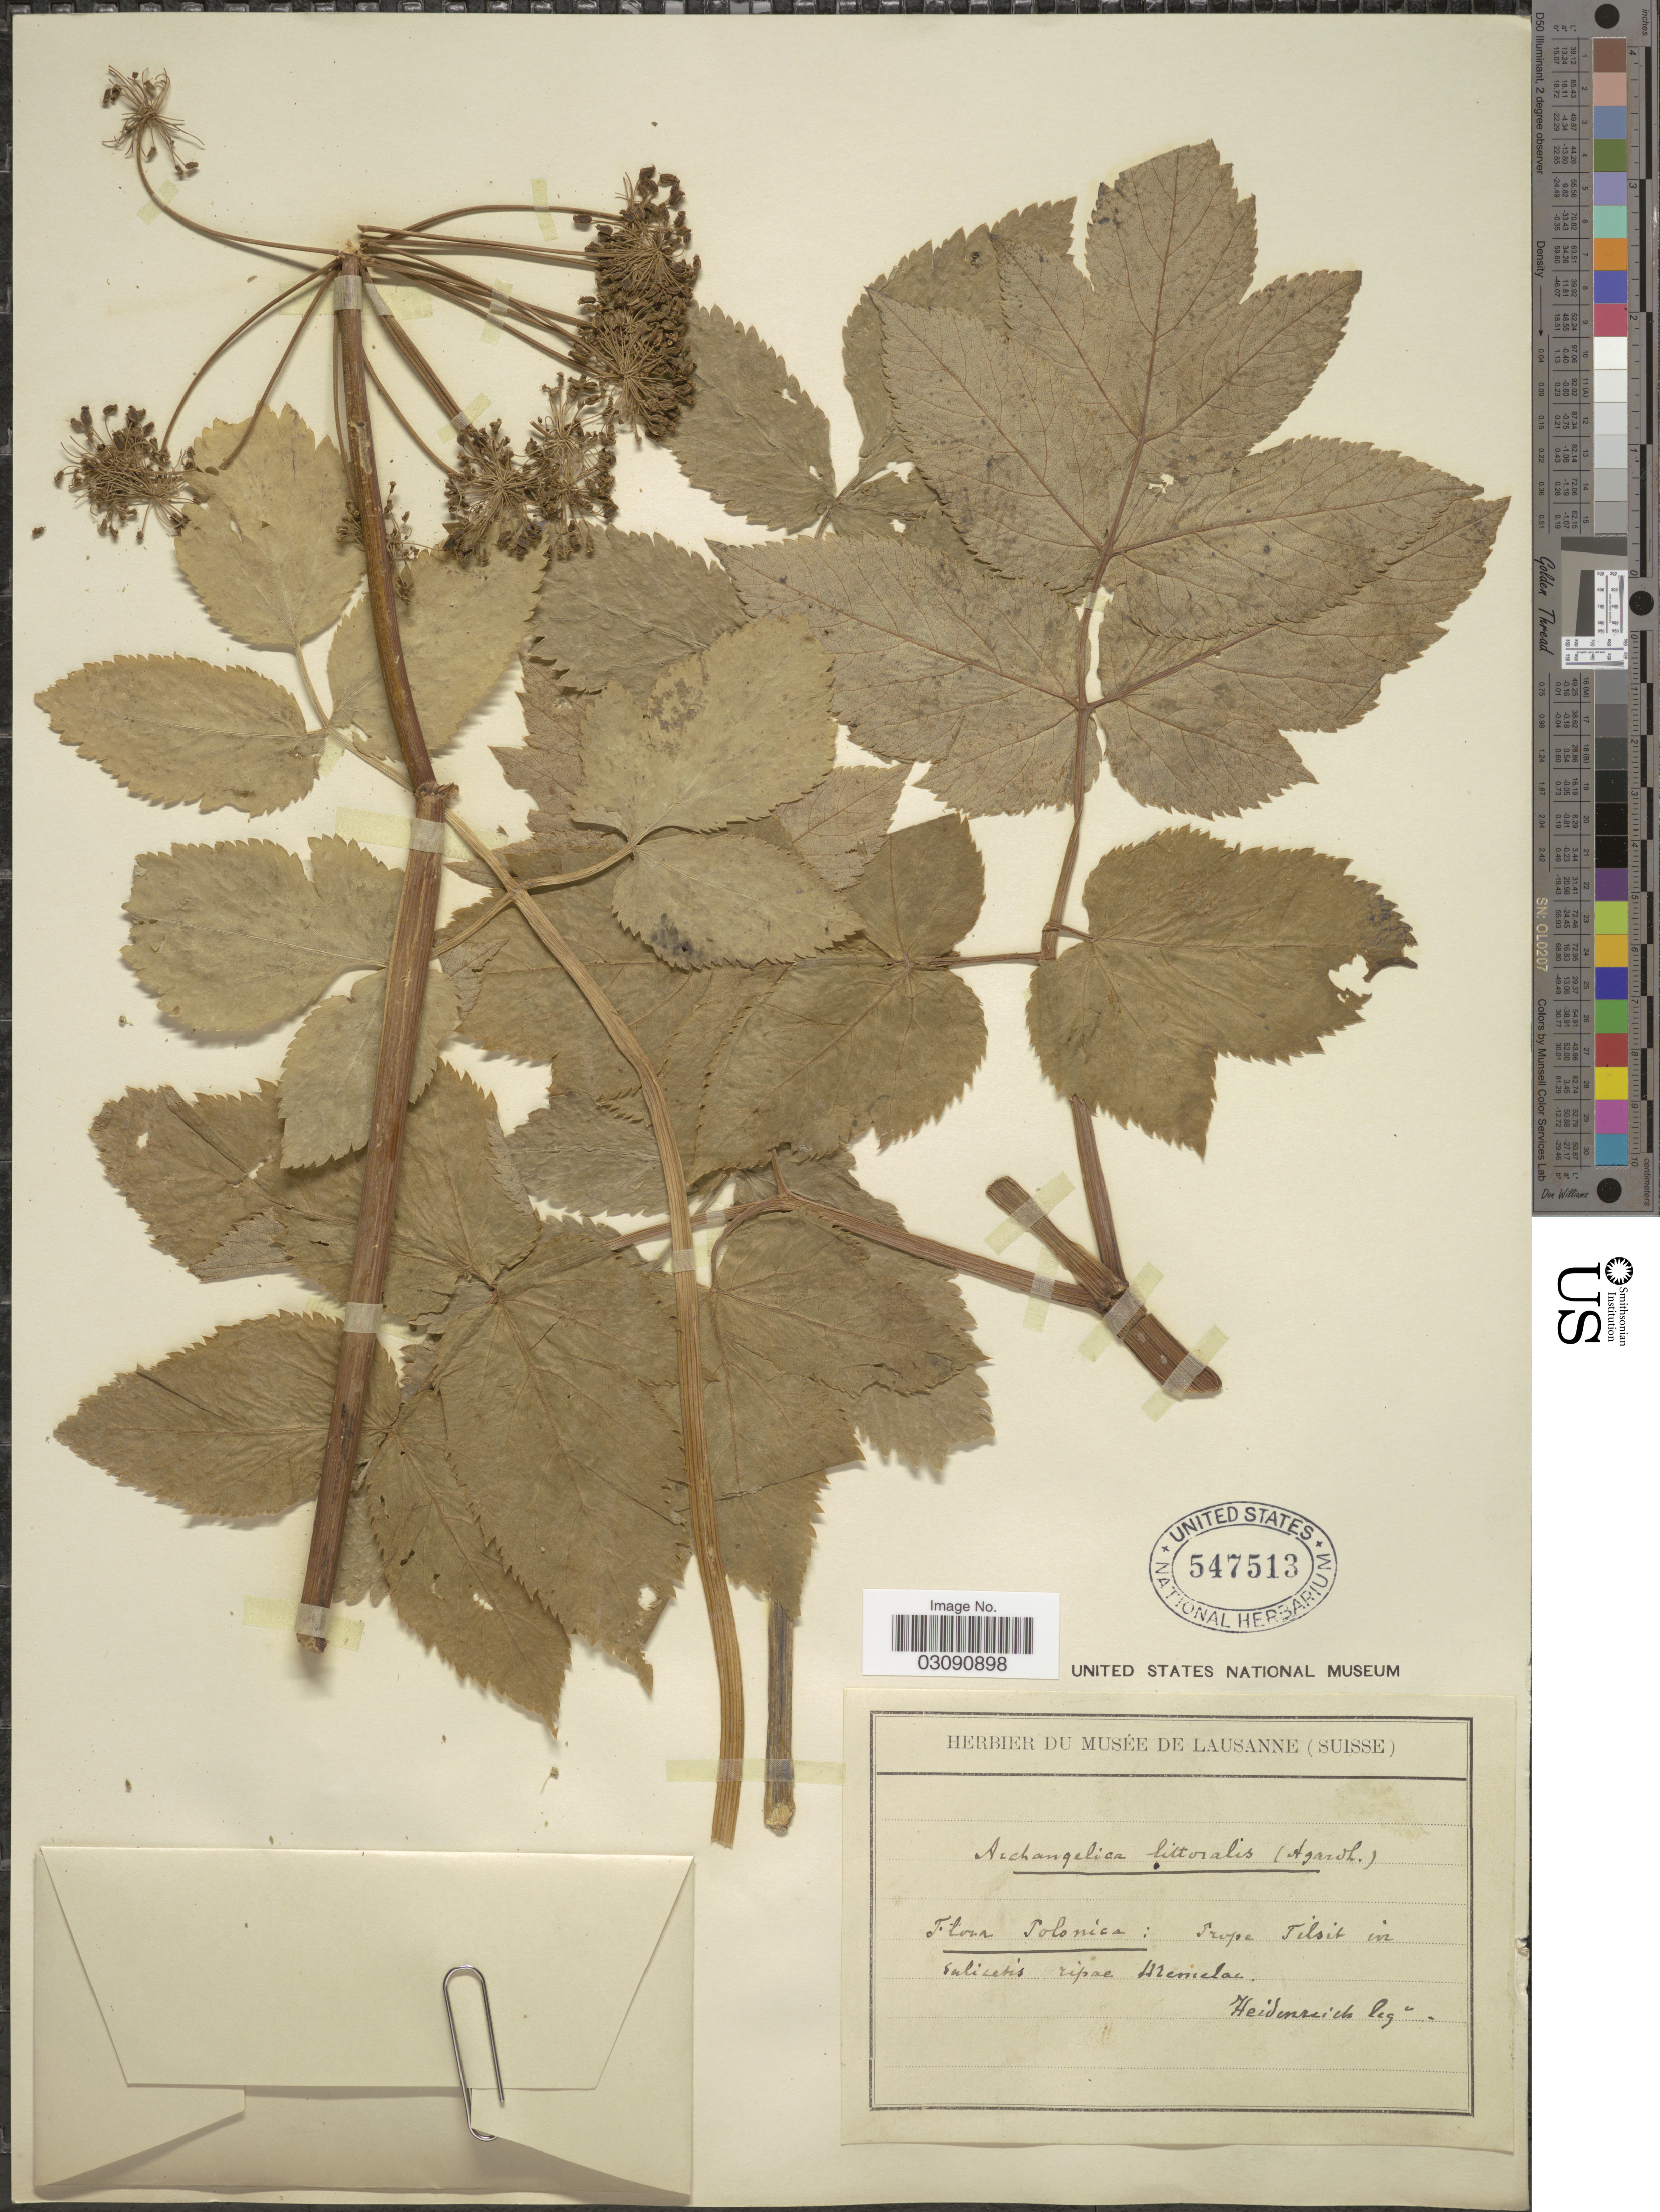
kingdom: Plantae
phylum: Tracheophyta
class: Magnoliopsida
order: Apiales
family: Apiaceae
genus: Archangelica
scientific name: Archangelica littoralis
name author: C. Agardh ex DC.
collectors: Heidenreich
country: Poland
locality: Polonica: Prope Tilsit in Eulicetis [interpreted] ripae Aremiclac [interpreted].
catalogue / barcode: US 547513